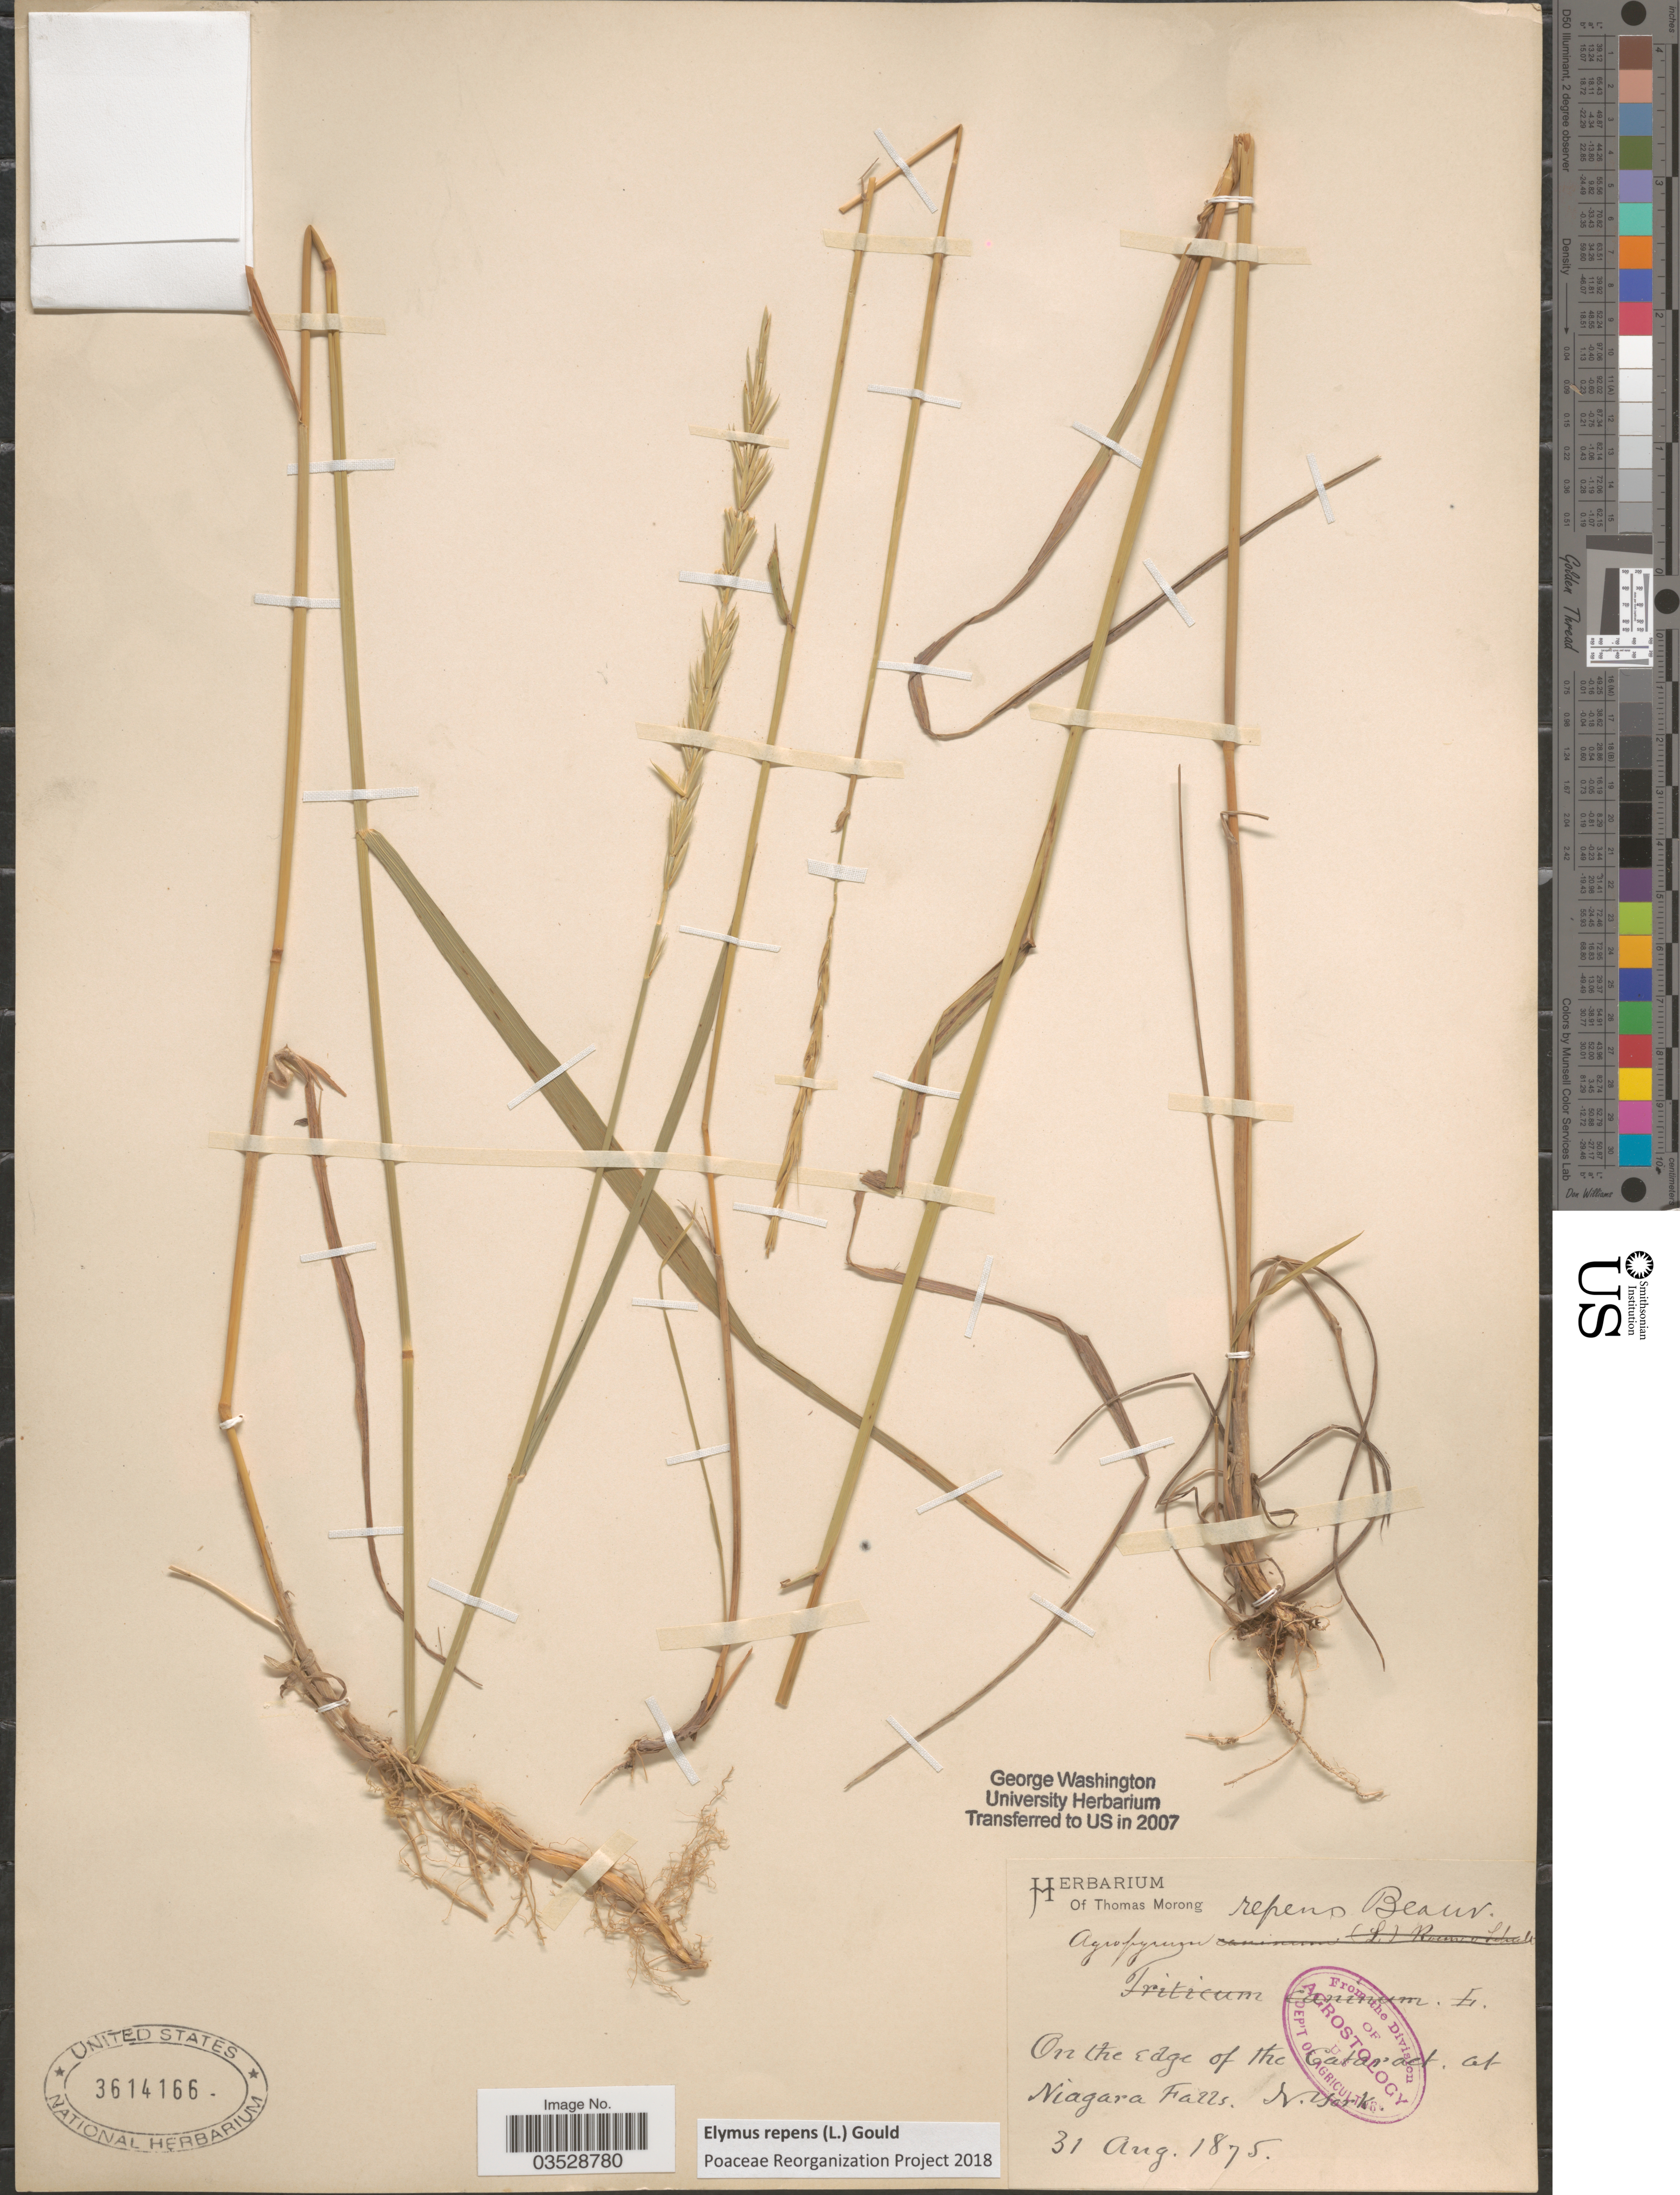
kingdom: Plantae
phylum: Tracheophyta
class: Liliopsida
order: Poales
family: Poaceae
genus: Elymus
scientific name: Elymus repens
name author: (L.) Gould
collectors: ex Herb. T. Morong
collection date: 1875-08-31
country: United States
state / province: New York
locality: On the edge of the Cataract at Niagara Falls.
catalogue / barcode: US 3614166